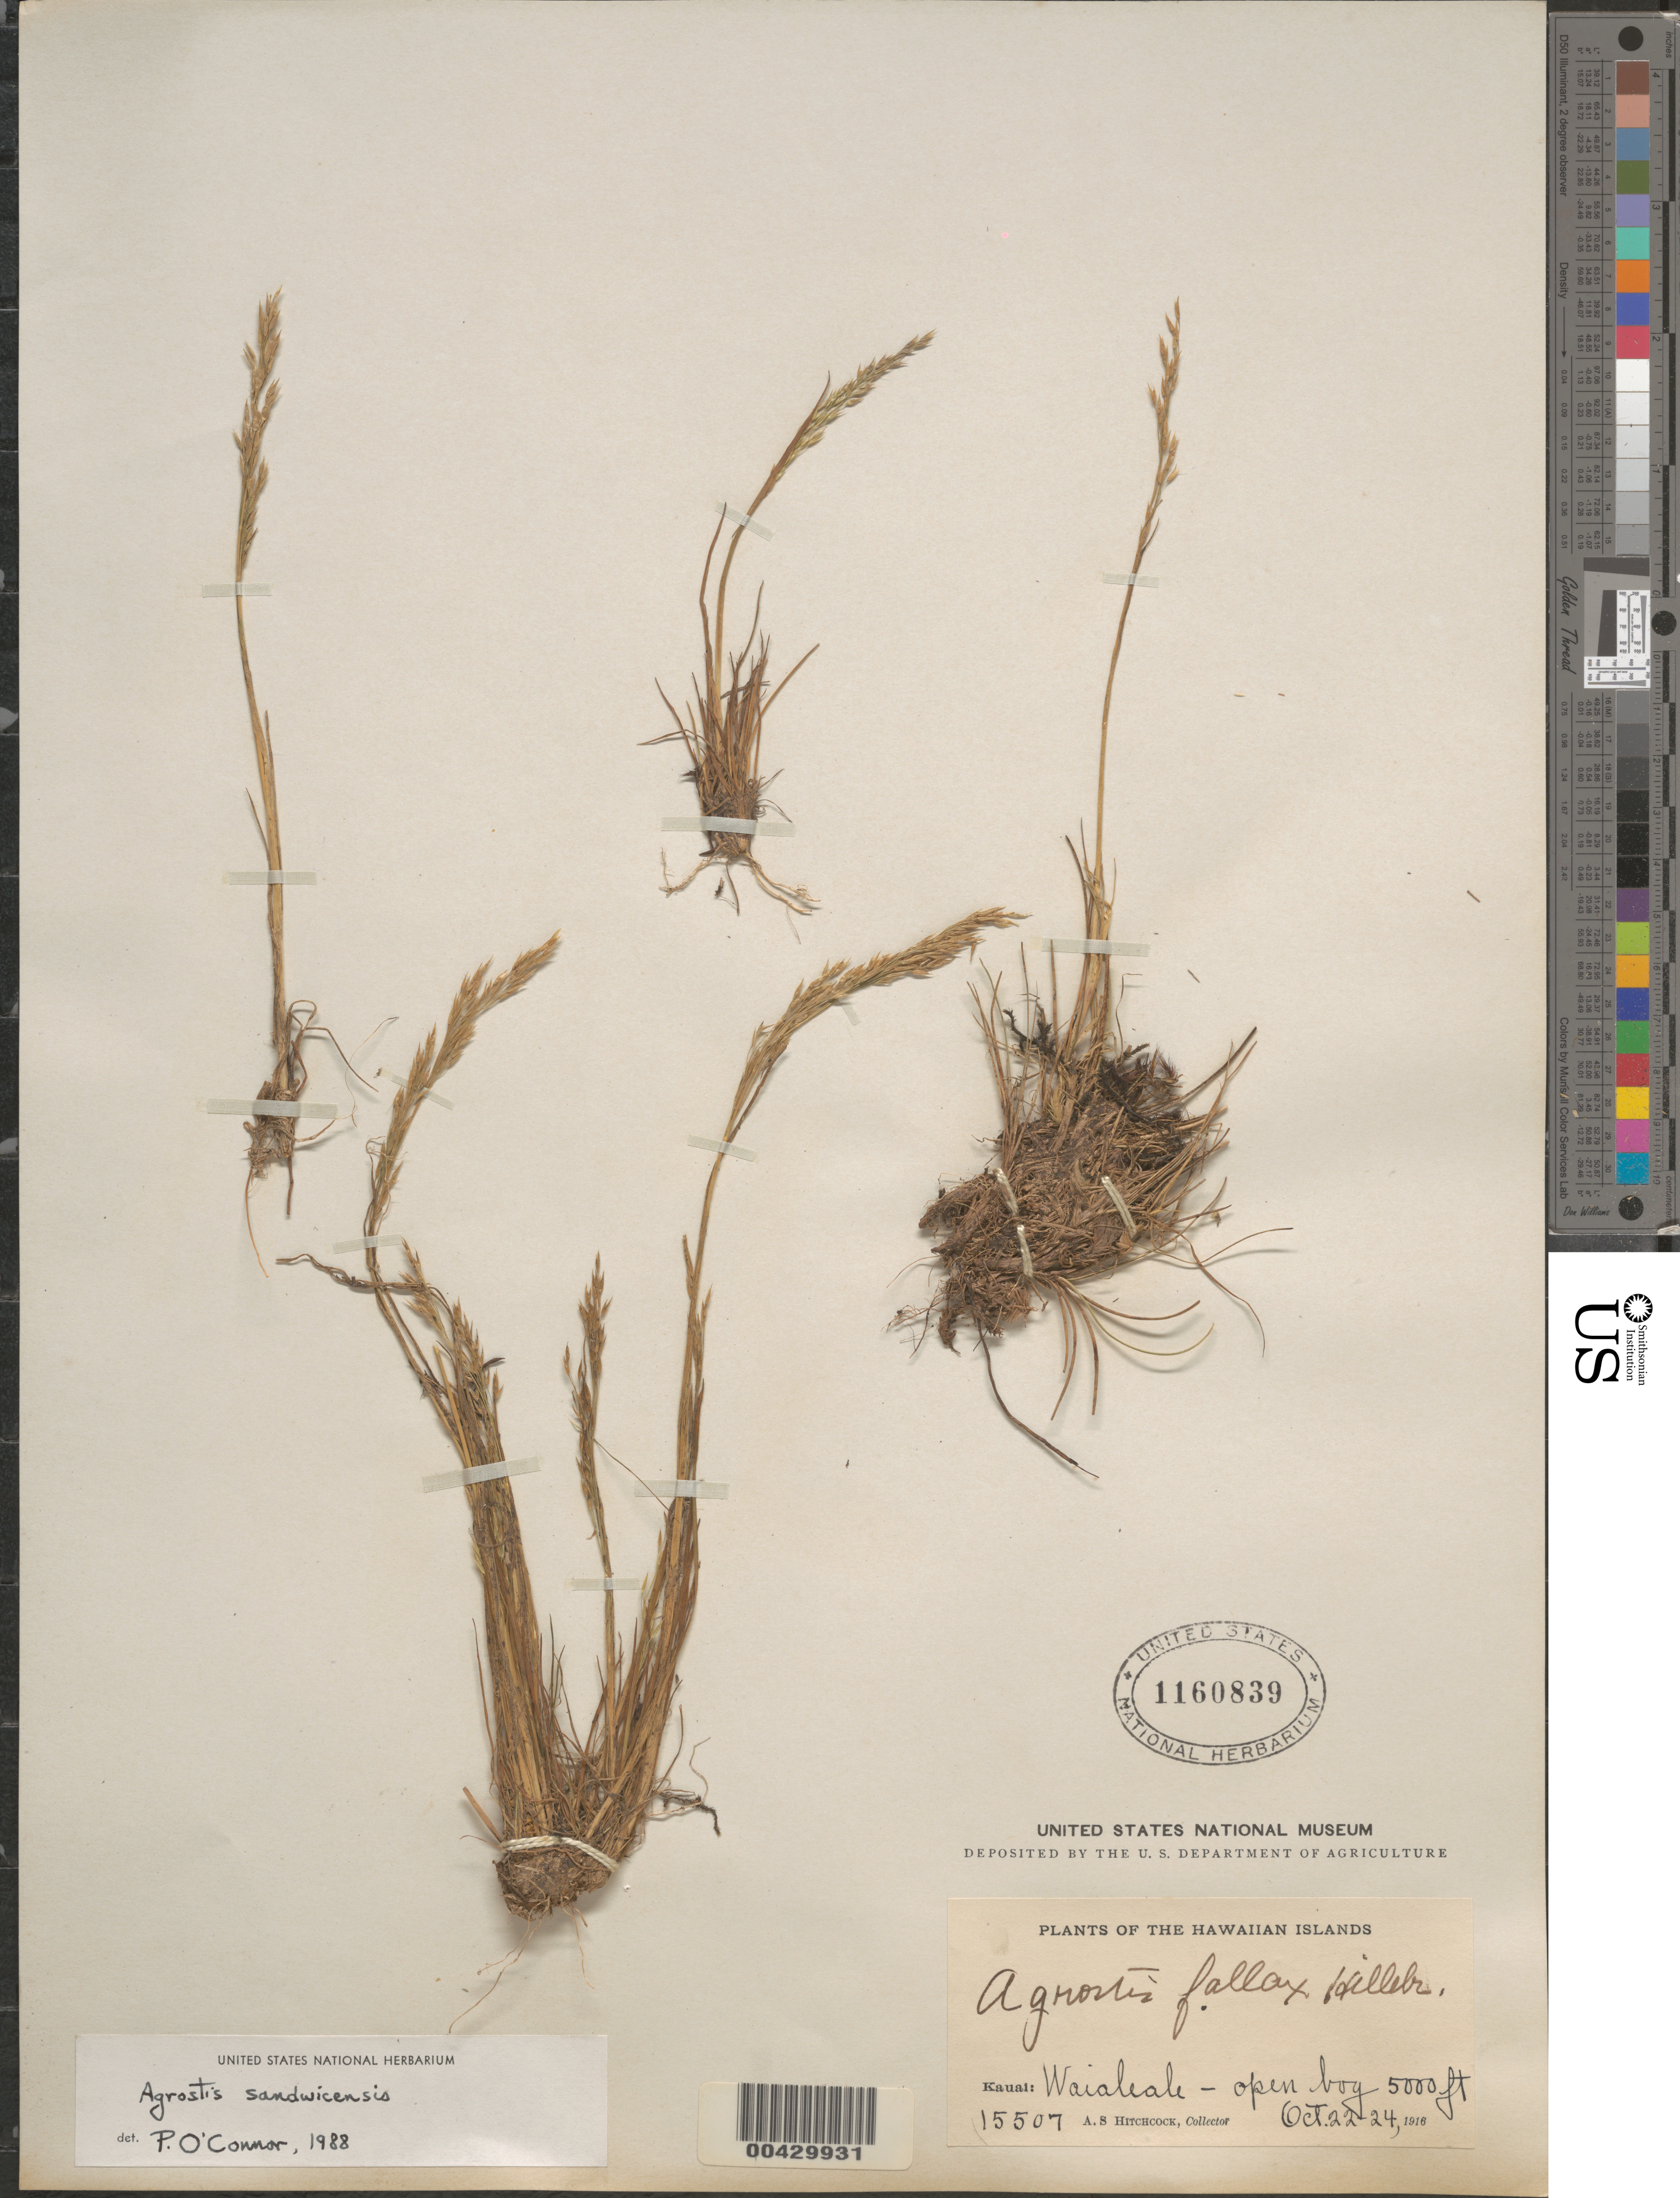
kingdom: Plantae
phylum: Tracheophyta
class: Liliopsida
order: Poales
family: Poaceae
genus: Agrostis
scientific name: Agrostis sandwicensis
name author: Hillebr.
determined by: O'Connor, P.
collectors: A. S. Hitchcock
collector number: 15507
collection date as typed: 22 Oct 1916 to 24 Oct 1916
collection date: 1916-10-22/1916-10-24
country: United States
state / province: Hawaii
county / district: Kauai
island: Kaua'i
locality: Waialeale, open bog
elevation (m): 1524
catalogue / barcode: US 1160839